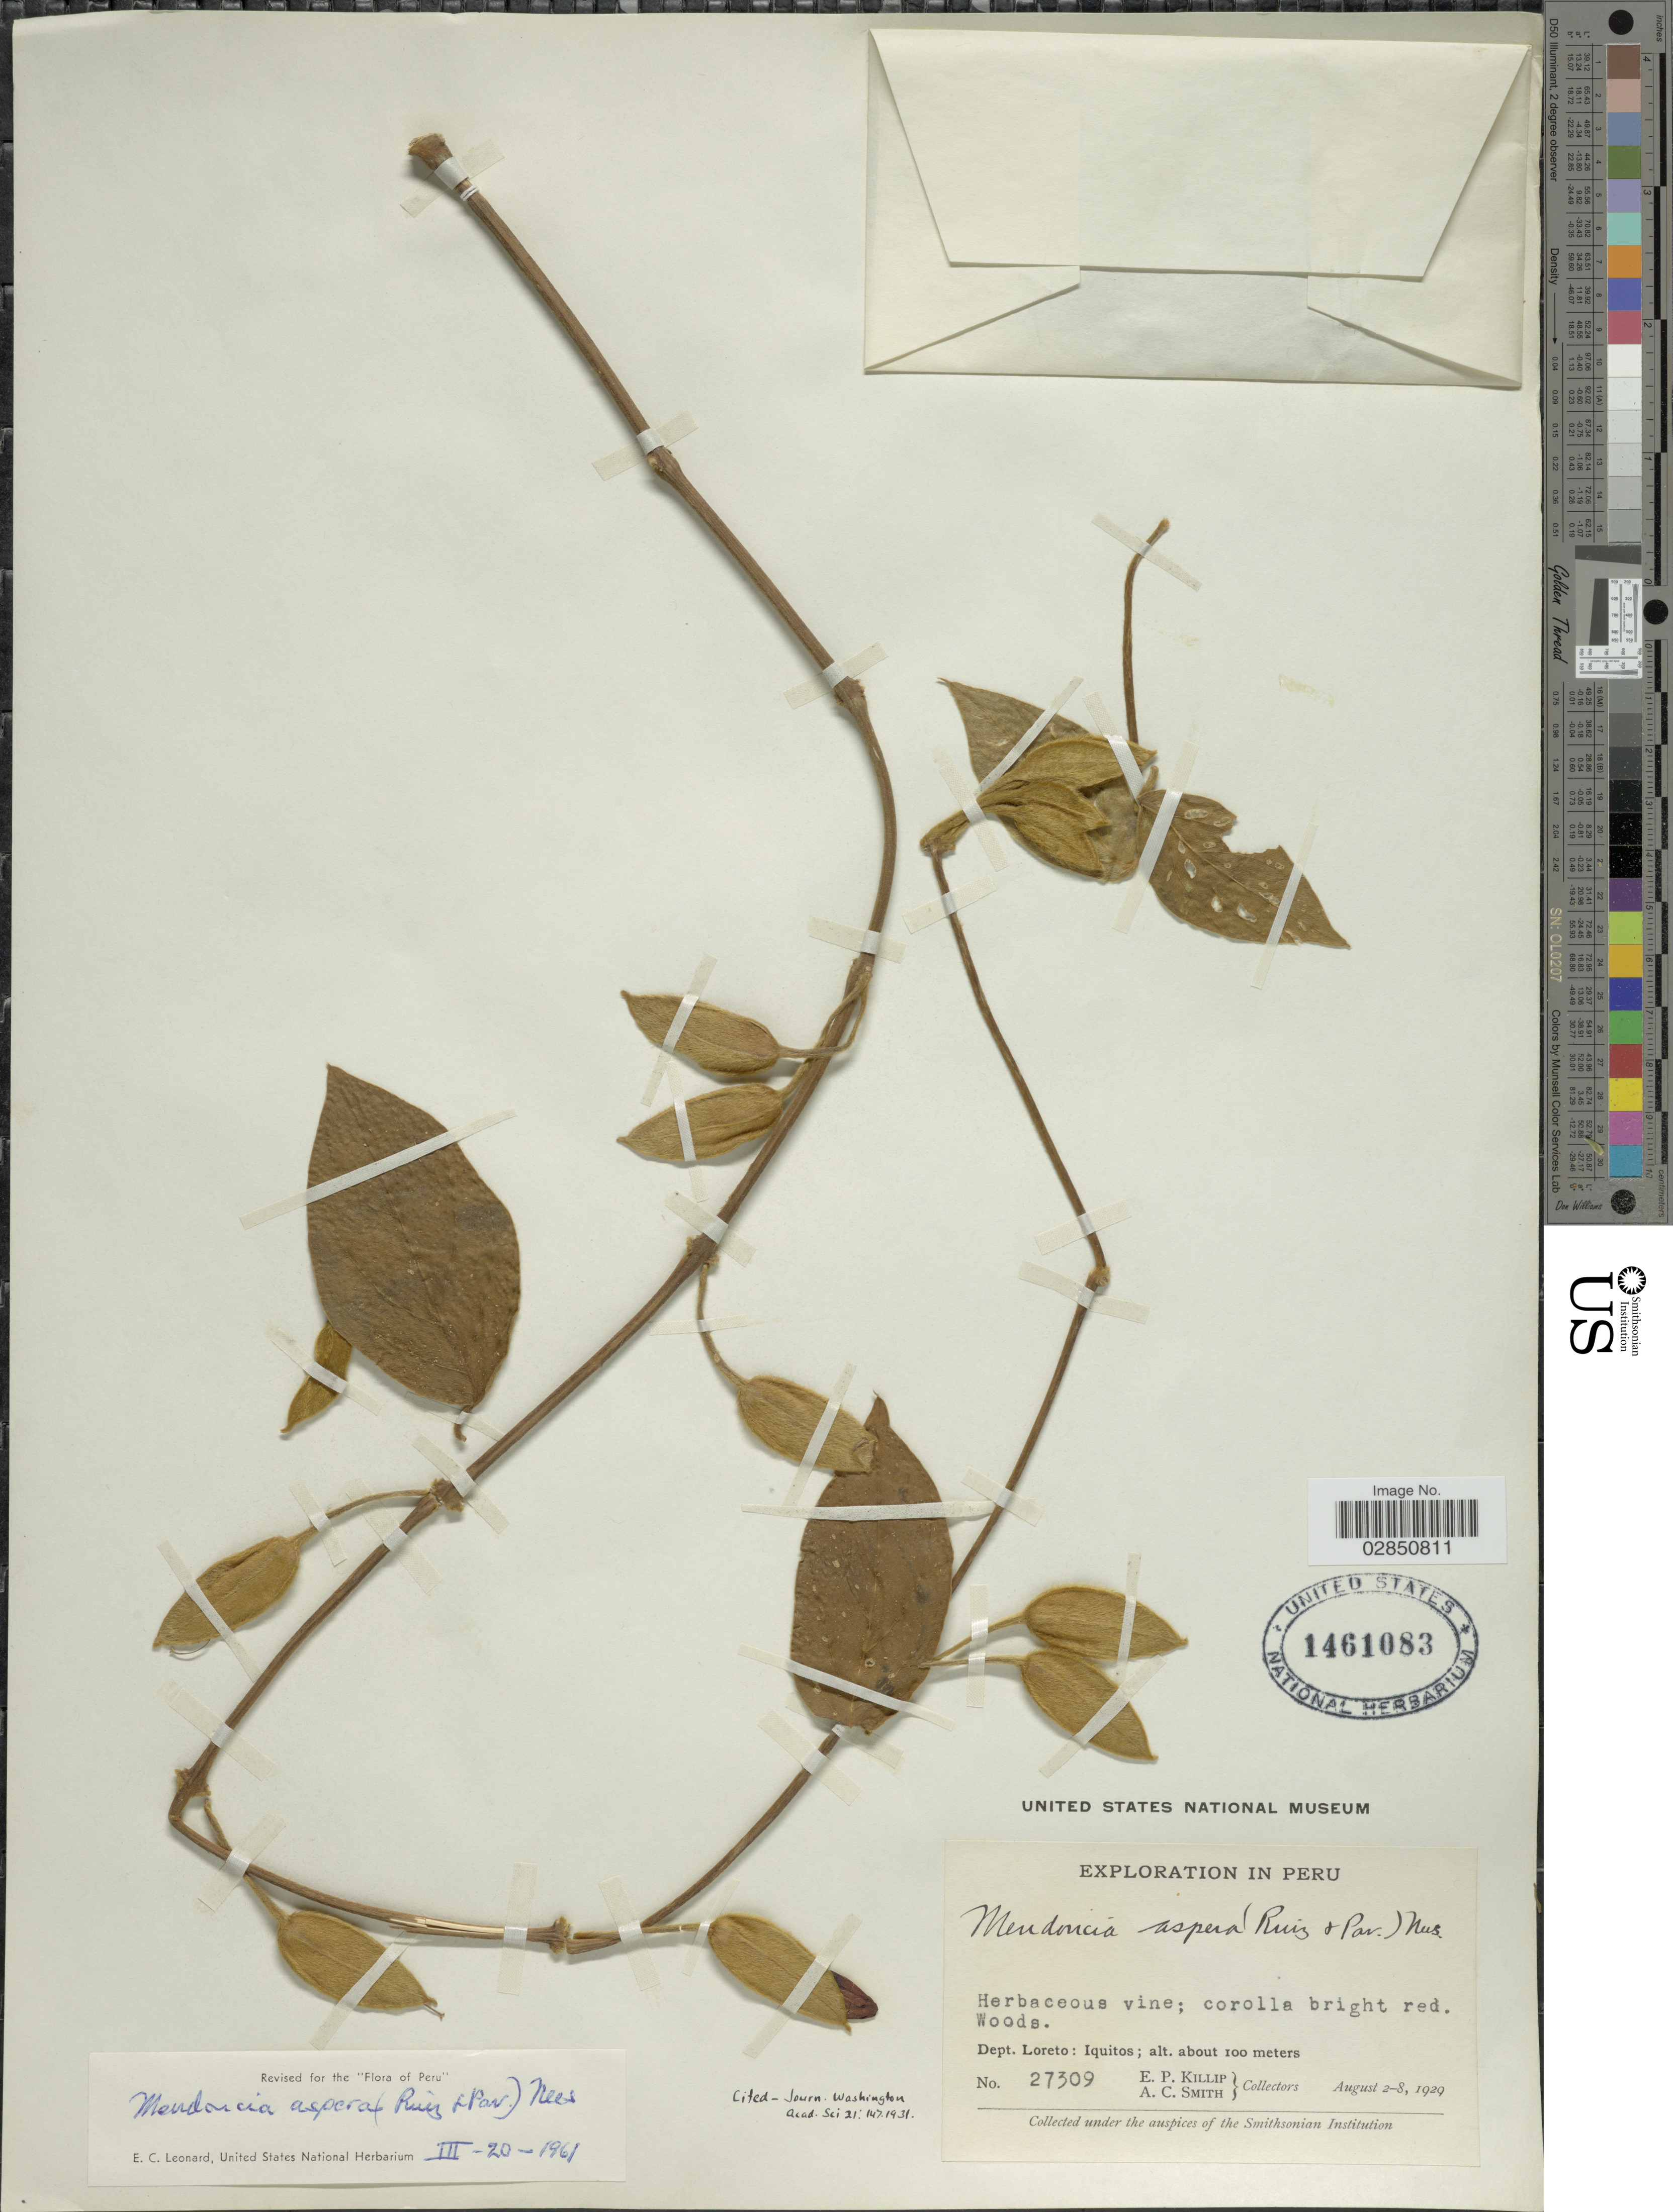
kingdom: Plantae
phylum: Tracheophyta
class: Magnoliopsida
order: Lamiales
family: Acanthaceae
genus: Mendoncia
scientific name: Mendoncia aspera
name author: (Ruiz & Pav.) Nees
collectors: E. P. Killip & A. C. Smith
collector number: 27309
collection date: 1929-08-02/1929-08-08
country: Peru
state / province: Loreto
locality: Dept. Loreto: Iquitos.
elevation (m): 100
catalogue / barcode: US 1461083